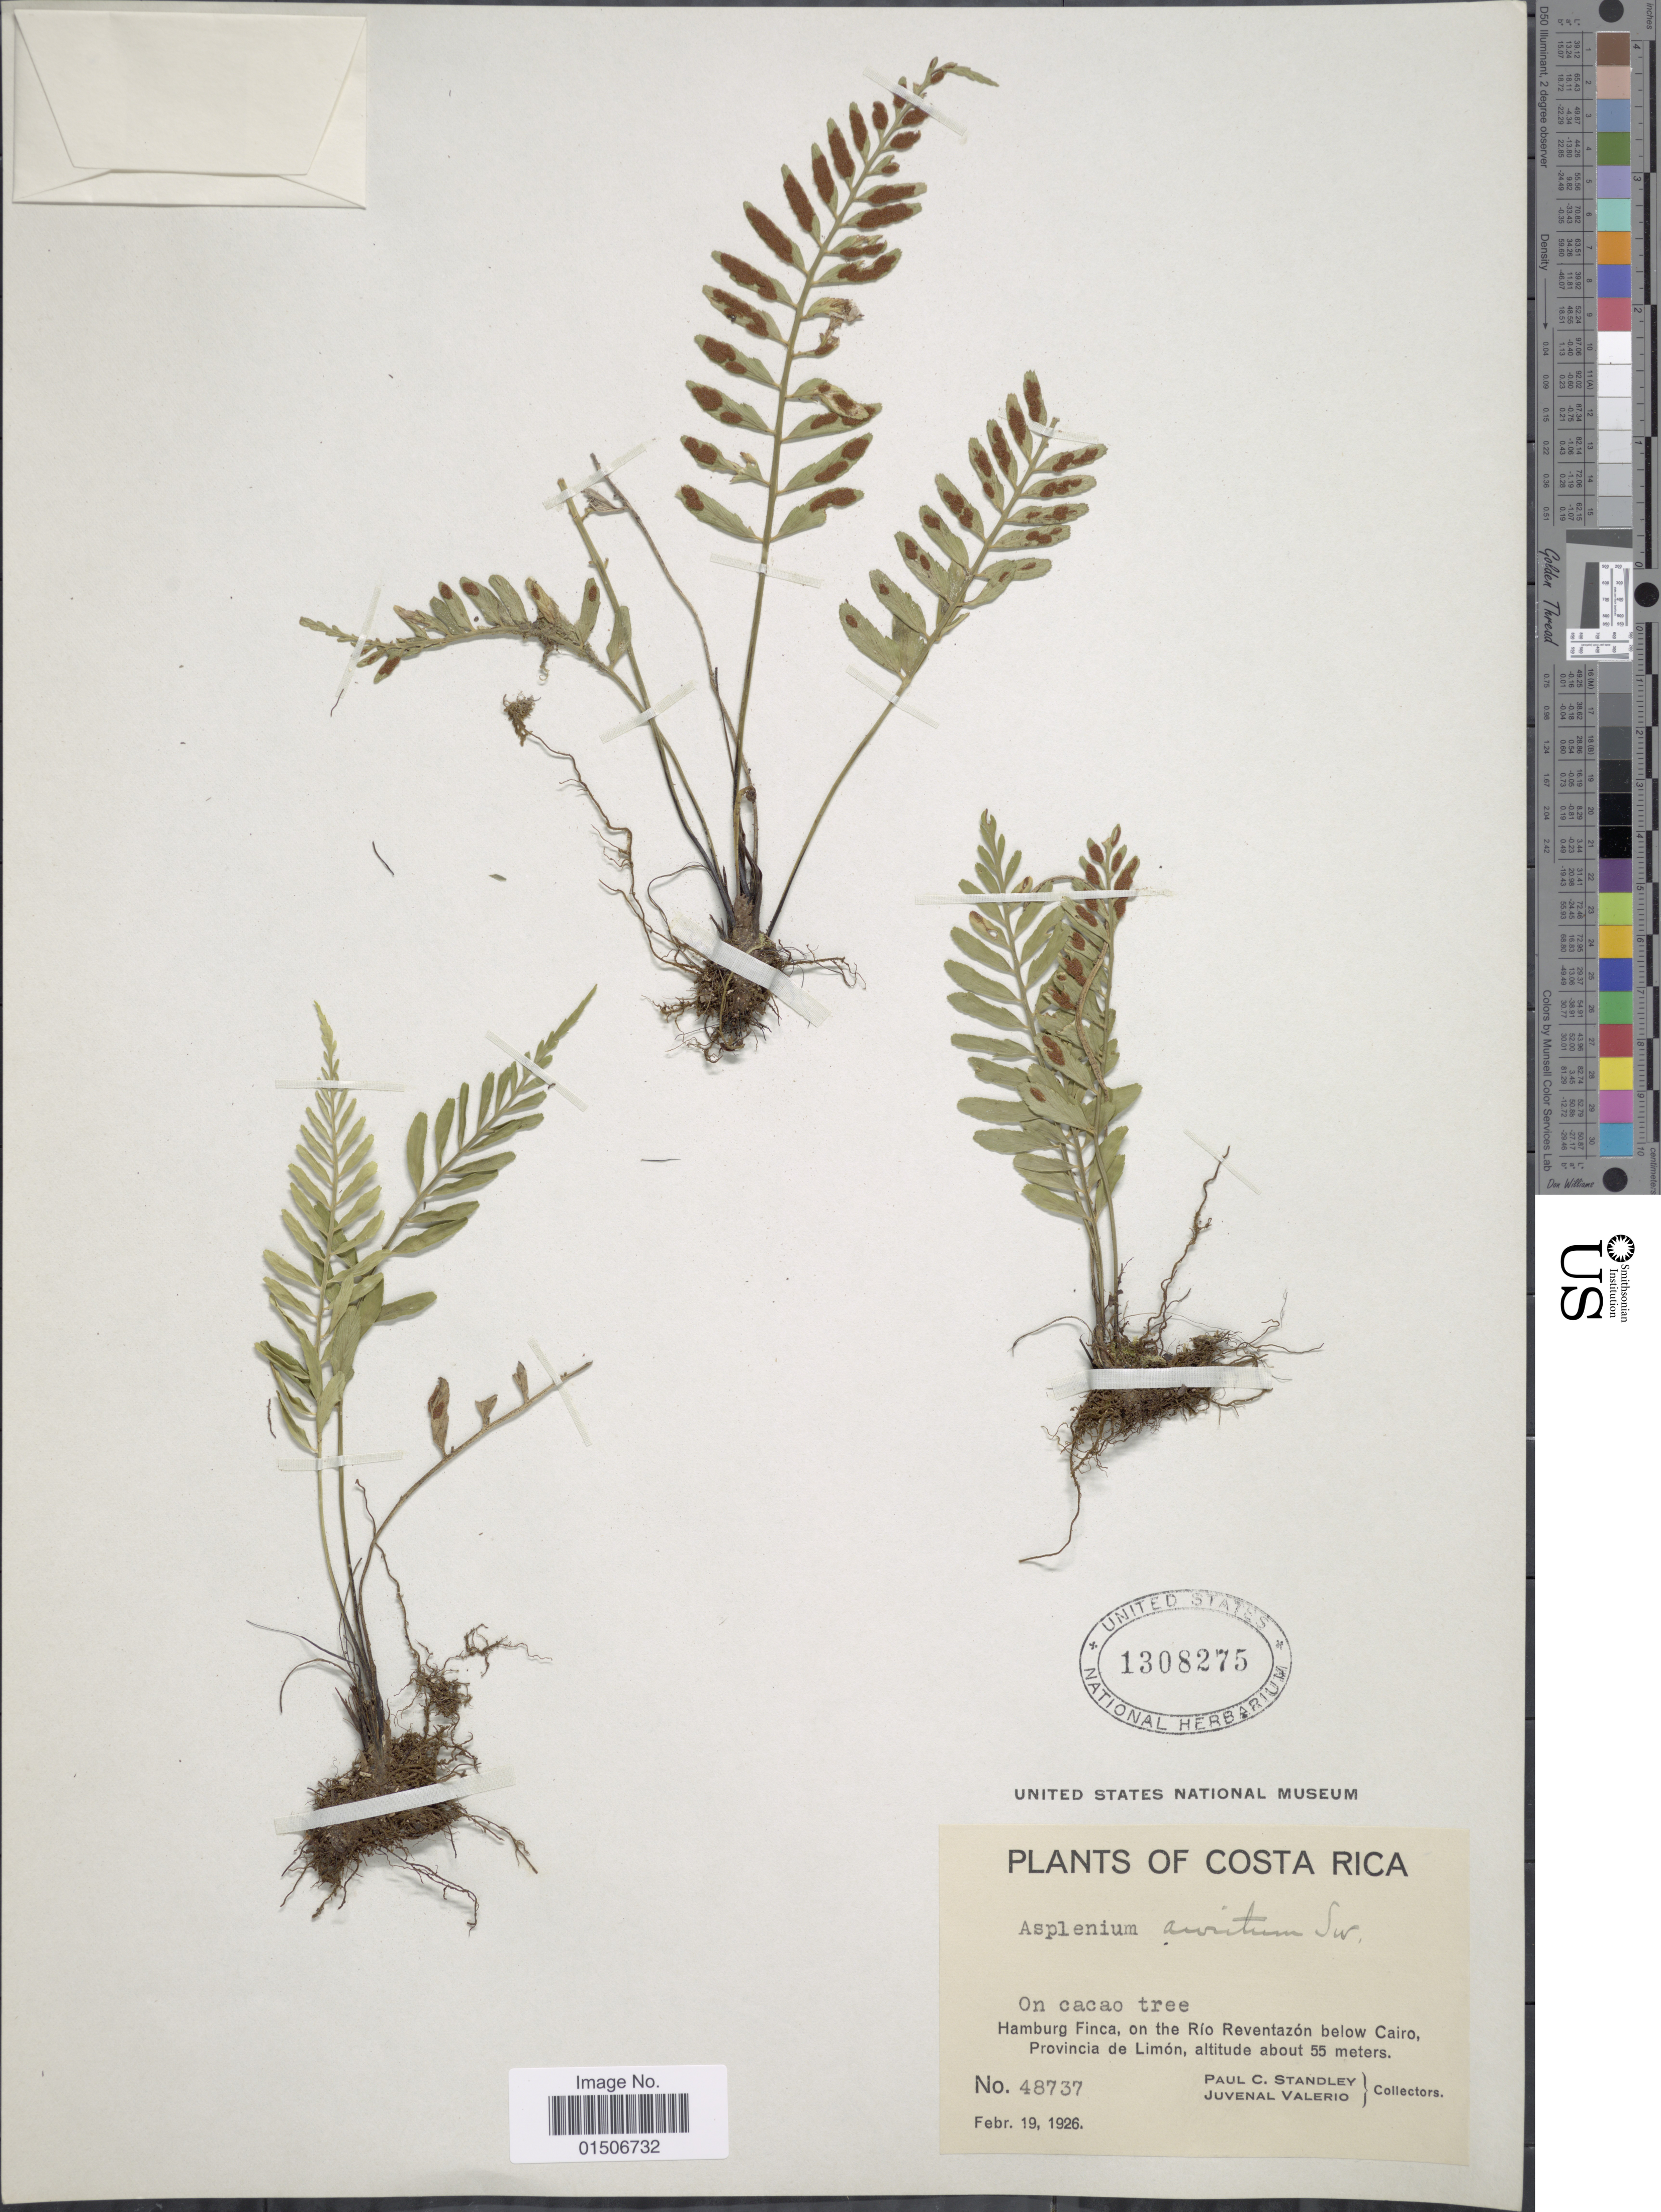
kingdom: Plantae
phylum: Tracheophyta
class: Polypodiopsida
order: Polypodiales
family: Aspleniaceae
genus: Asplenium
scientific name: Asplenium levyi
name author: E. Fourn.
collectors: P. C. Standley & J. Valerio R.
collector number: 48737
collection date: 1926-02-19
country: Costa Rica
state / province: Limón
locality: On cacao tree, Hamburg Finca, on the Río Revetazón below Cairo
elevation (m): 55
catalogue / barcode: US 1308275